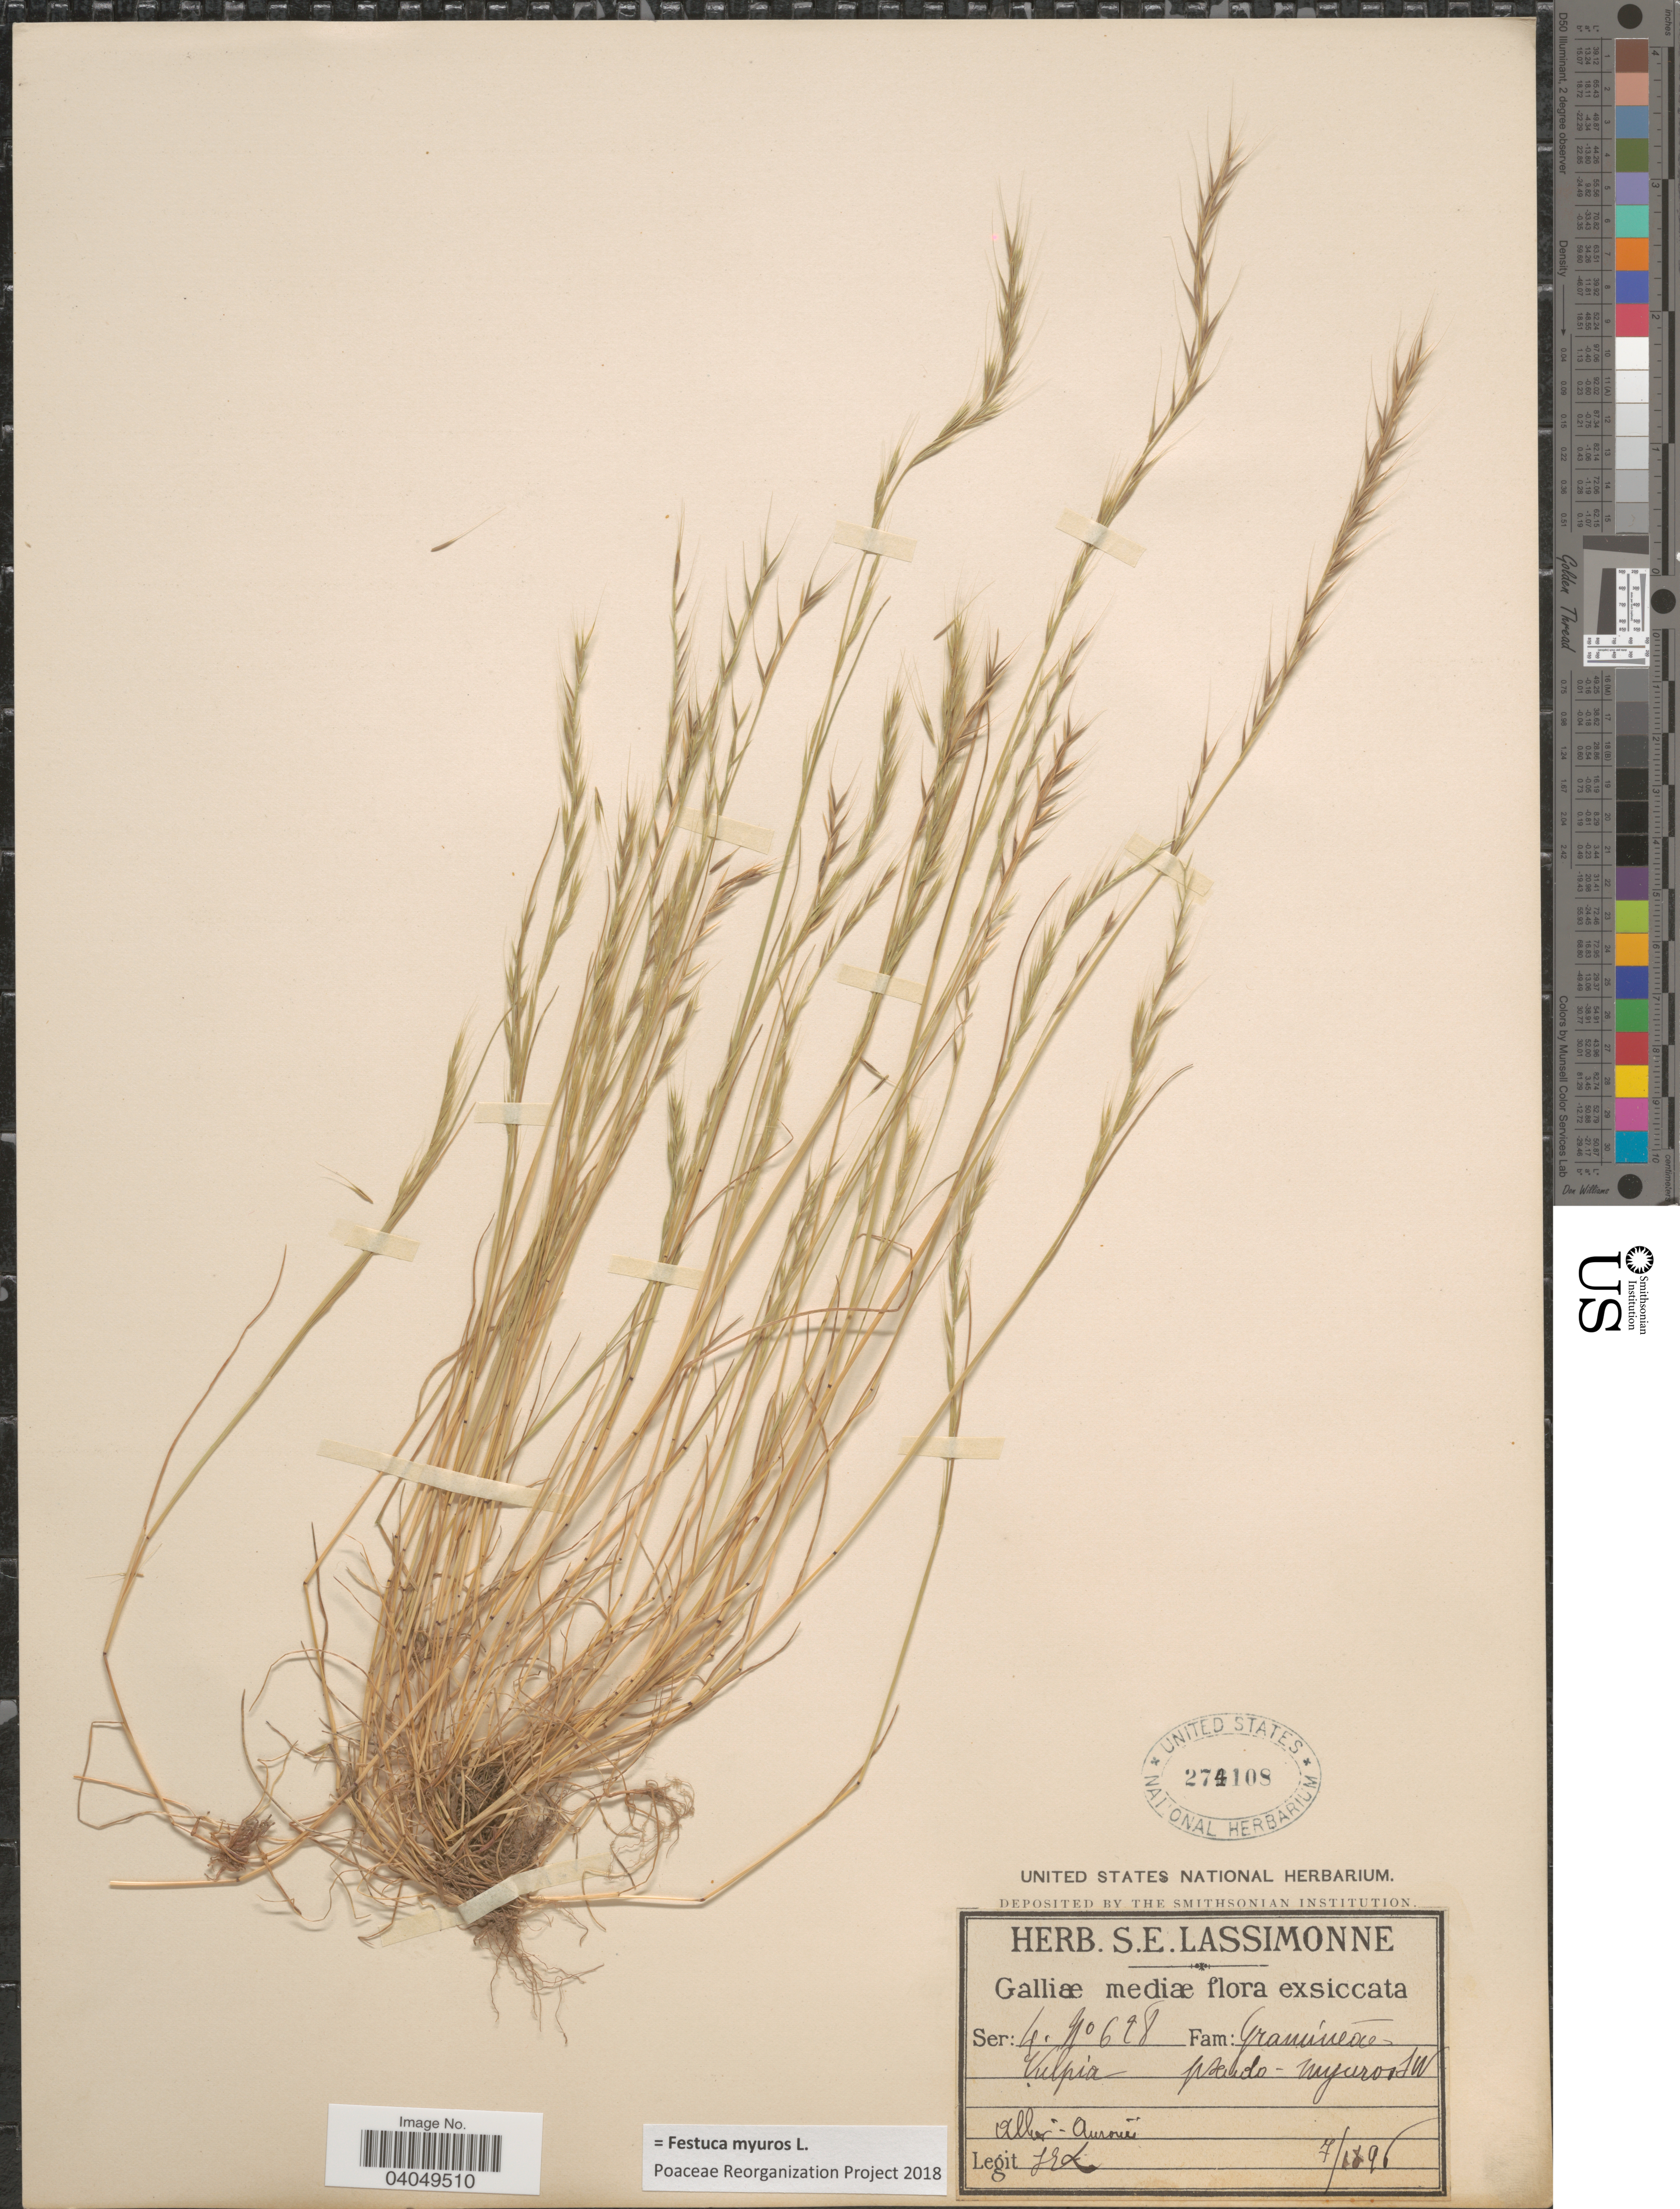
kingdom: Plantae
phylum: Tracheophyta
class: Liliopsida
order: Poales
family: Poaceae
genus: Festuca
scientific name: Festuca myuros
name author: L.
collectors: S. Lassimonne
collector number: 698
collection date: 1896-07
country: France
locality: Galliæ mediæ. Allier-Aurouer.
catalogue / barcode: US 274108